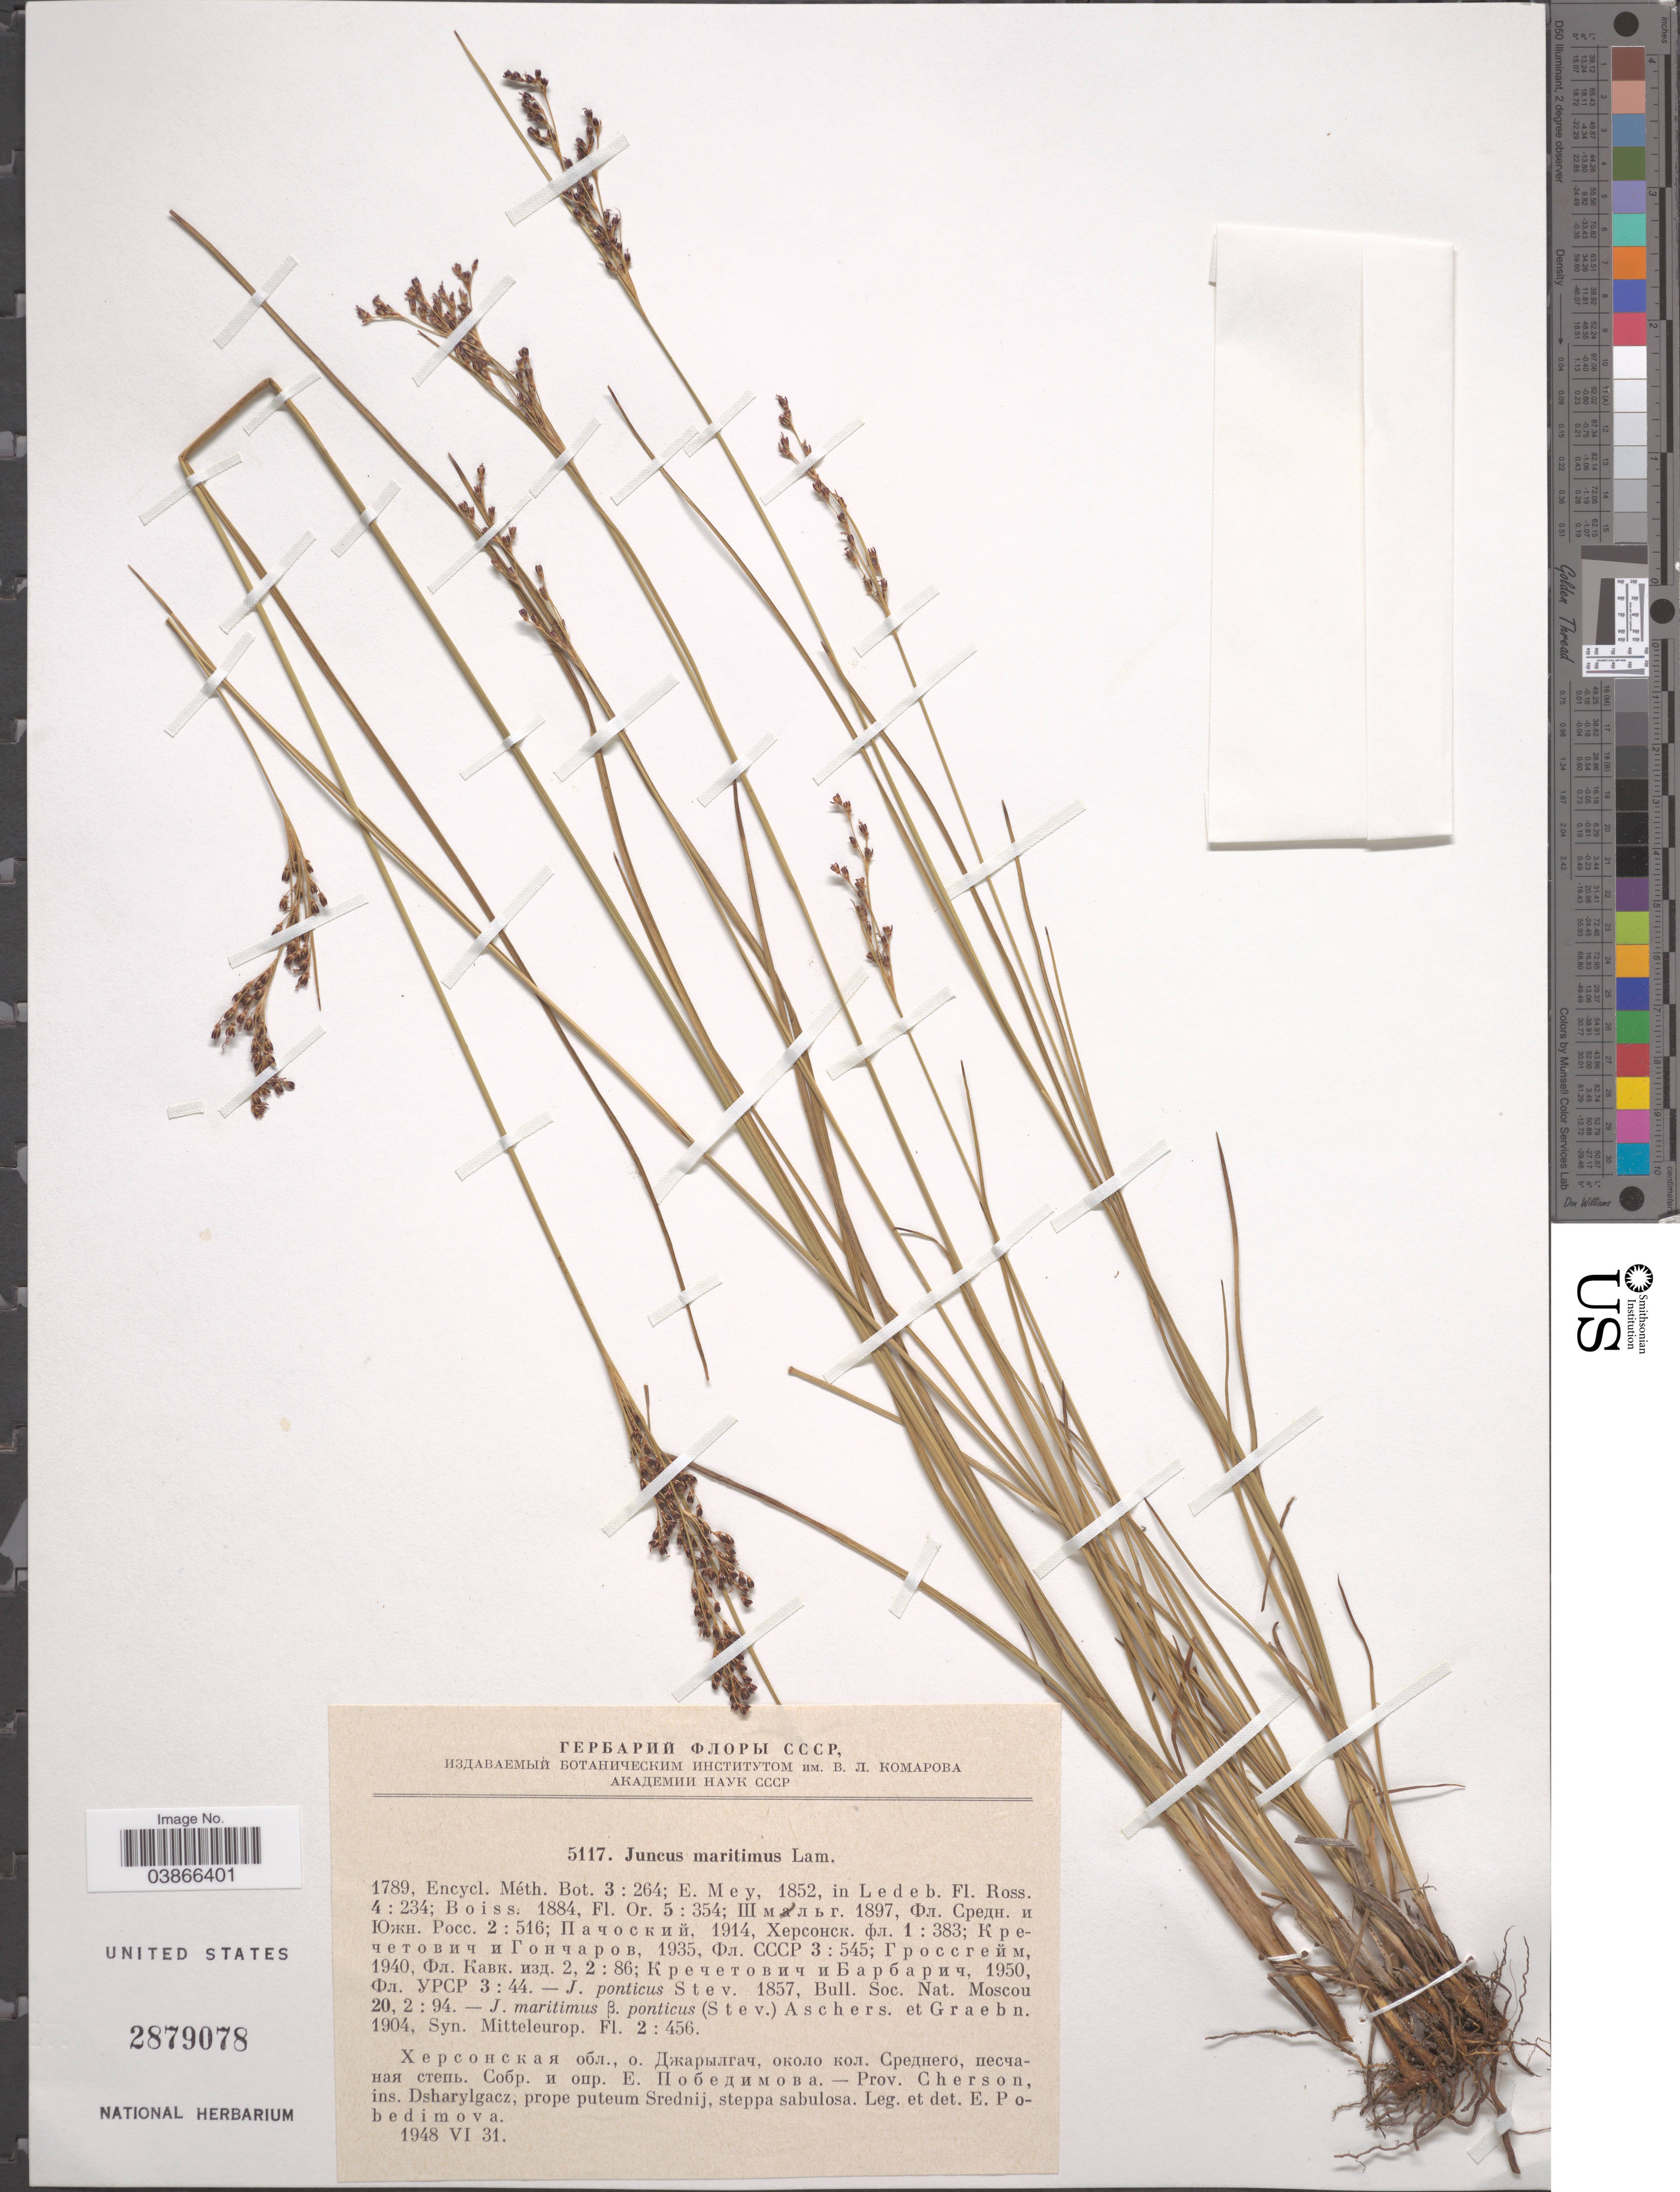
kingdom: Plantae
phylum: Tracheophyta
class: Liliopsida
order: Poales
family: Juncaceae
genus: Juncus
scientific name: Juncus maritimus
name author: Lam.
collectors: E. Pobedimova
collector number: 5117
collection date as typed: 1948 VI 31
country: Ukraine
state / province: Kherson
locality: Prov. Cherson, ins. Dsharylgacz, prope puteum Srednij.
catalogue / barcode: US 2879078